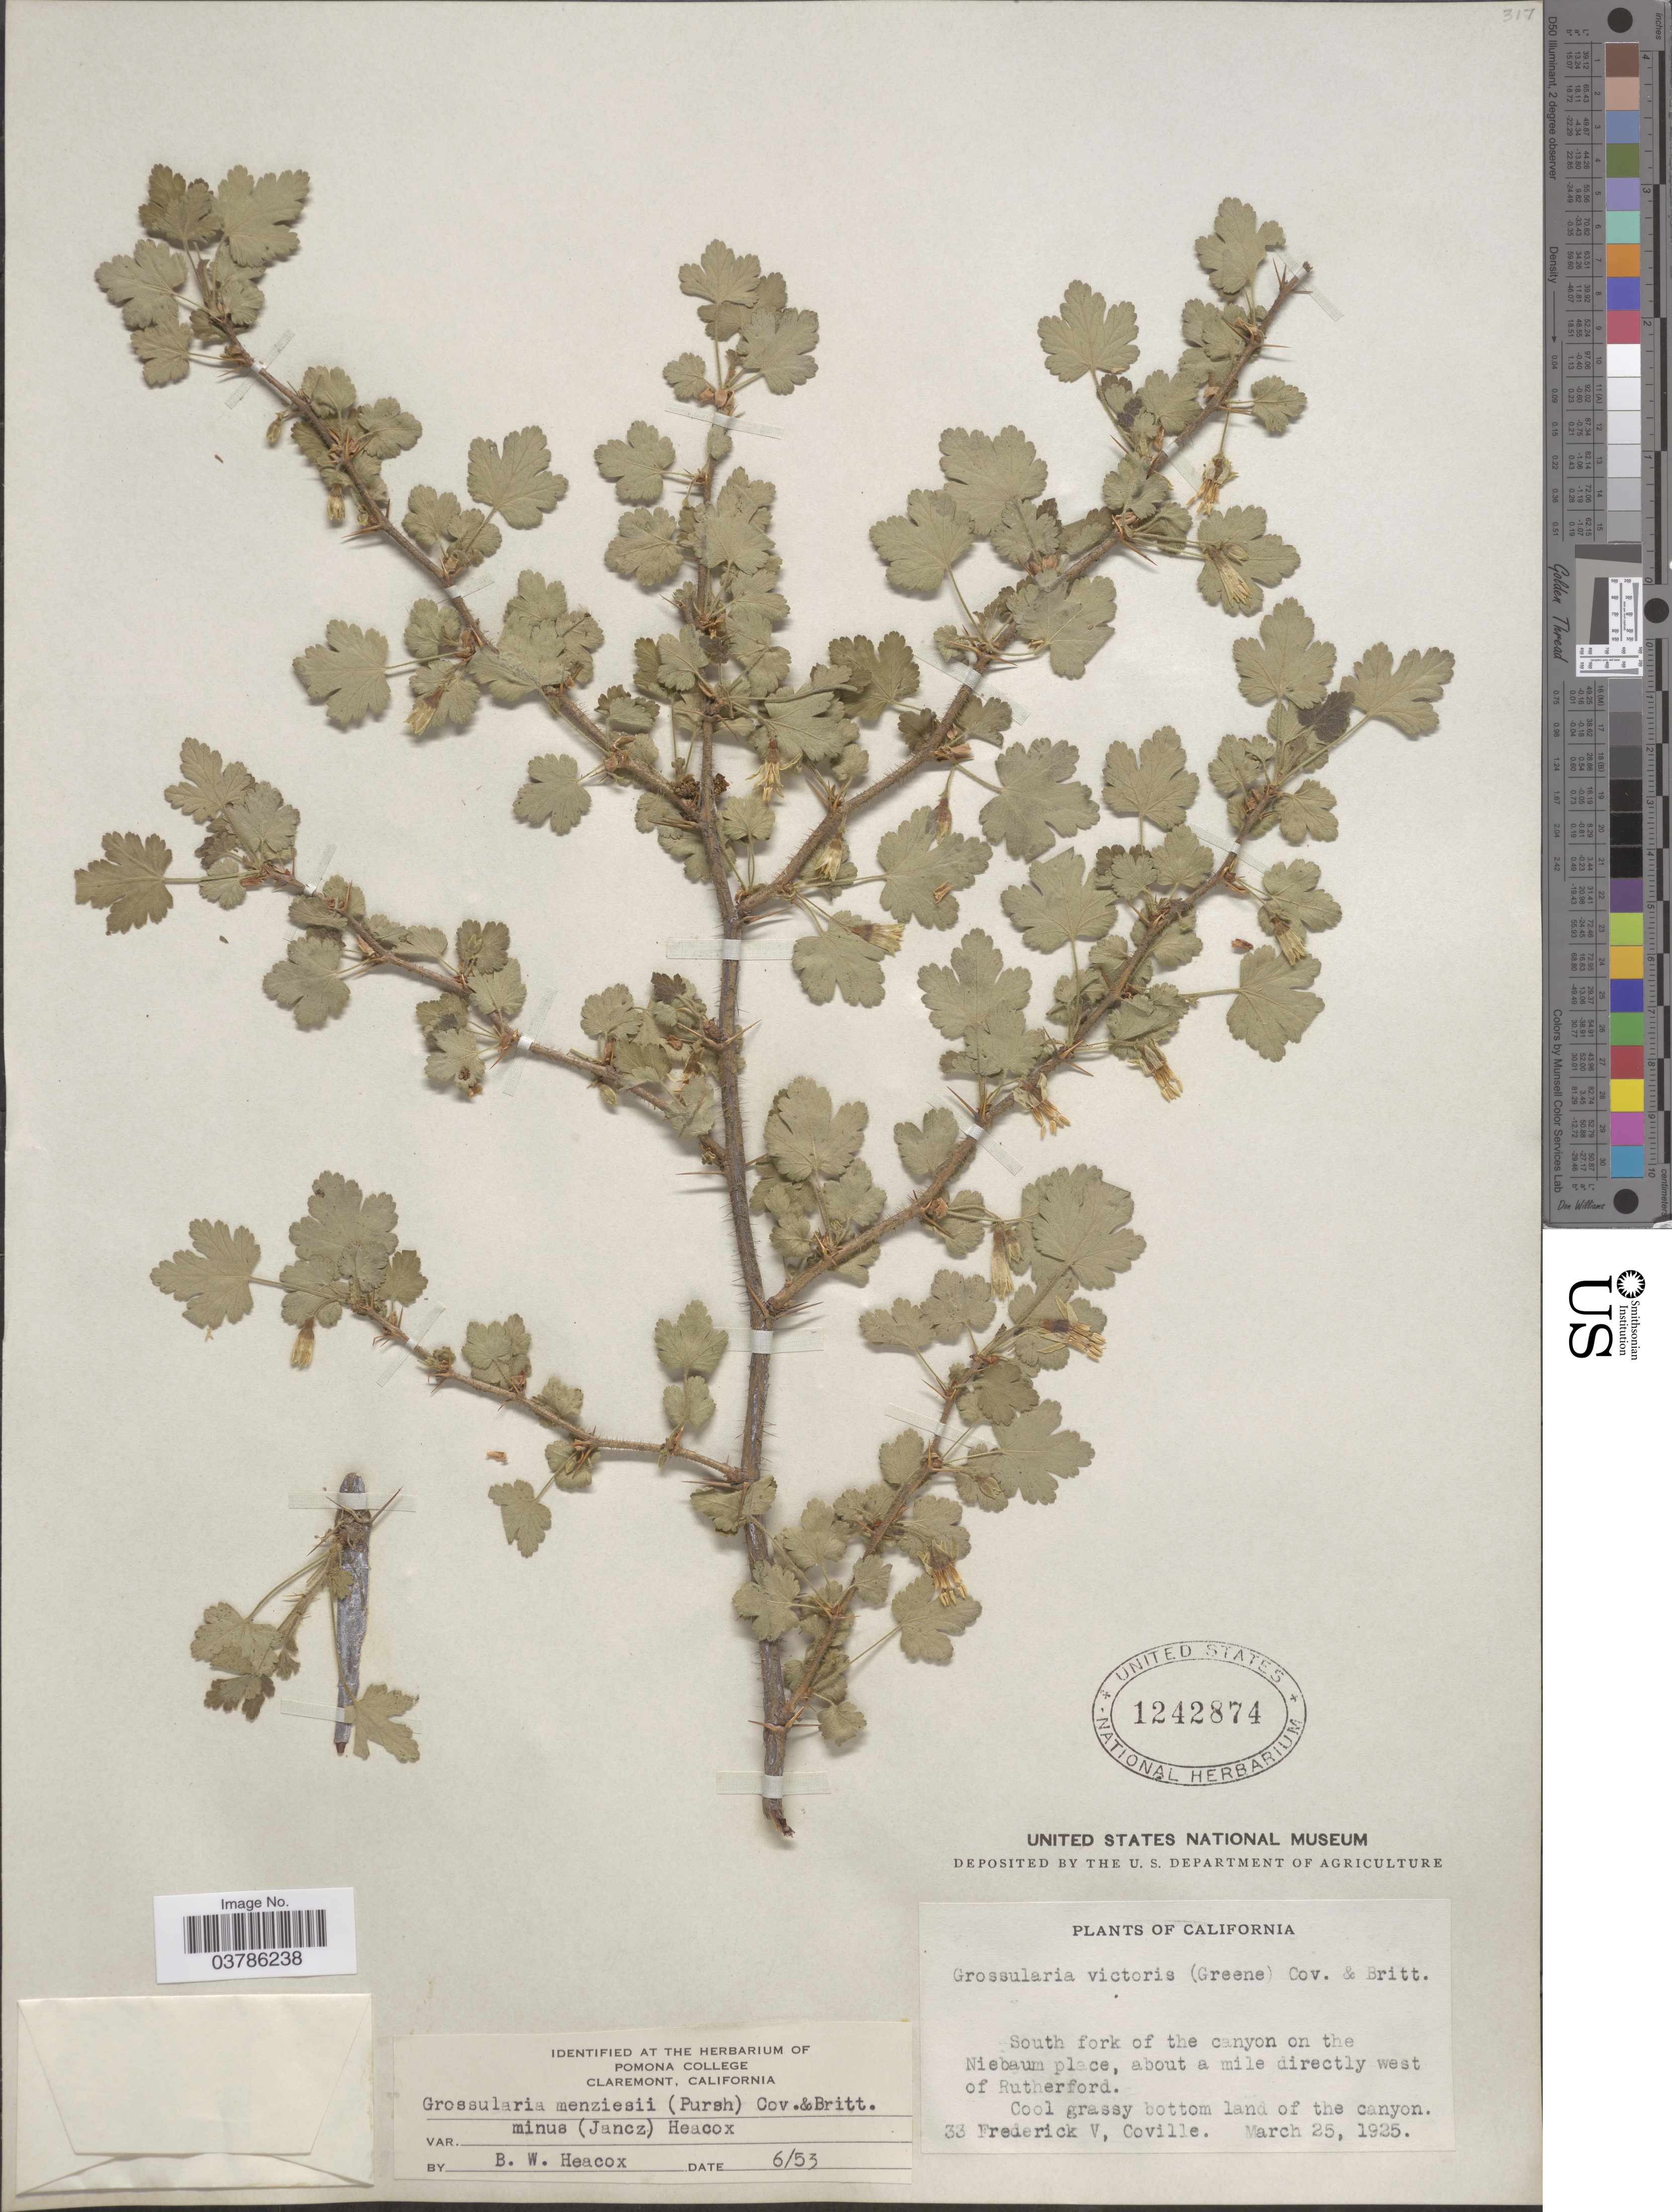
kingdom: Plantae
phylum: Tracheophyta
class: Magnoliopsida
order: Saxifragales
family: Grossulariaceae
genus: Ribes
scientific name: Ribes menziesii var. minus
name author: Jancz.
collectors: F. V. Coville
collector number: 33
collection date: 1925-03-25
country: United States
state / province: California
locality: South fork of the canyon on the Niebaum place, about a mile directly west of Rutherford.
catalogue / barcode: US 1242874